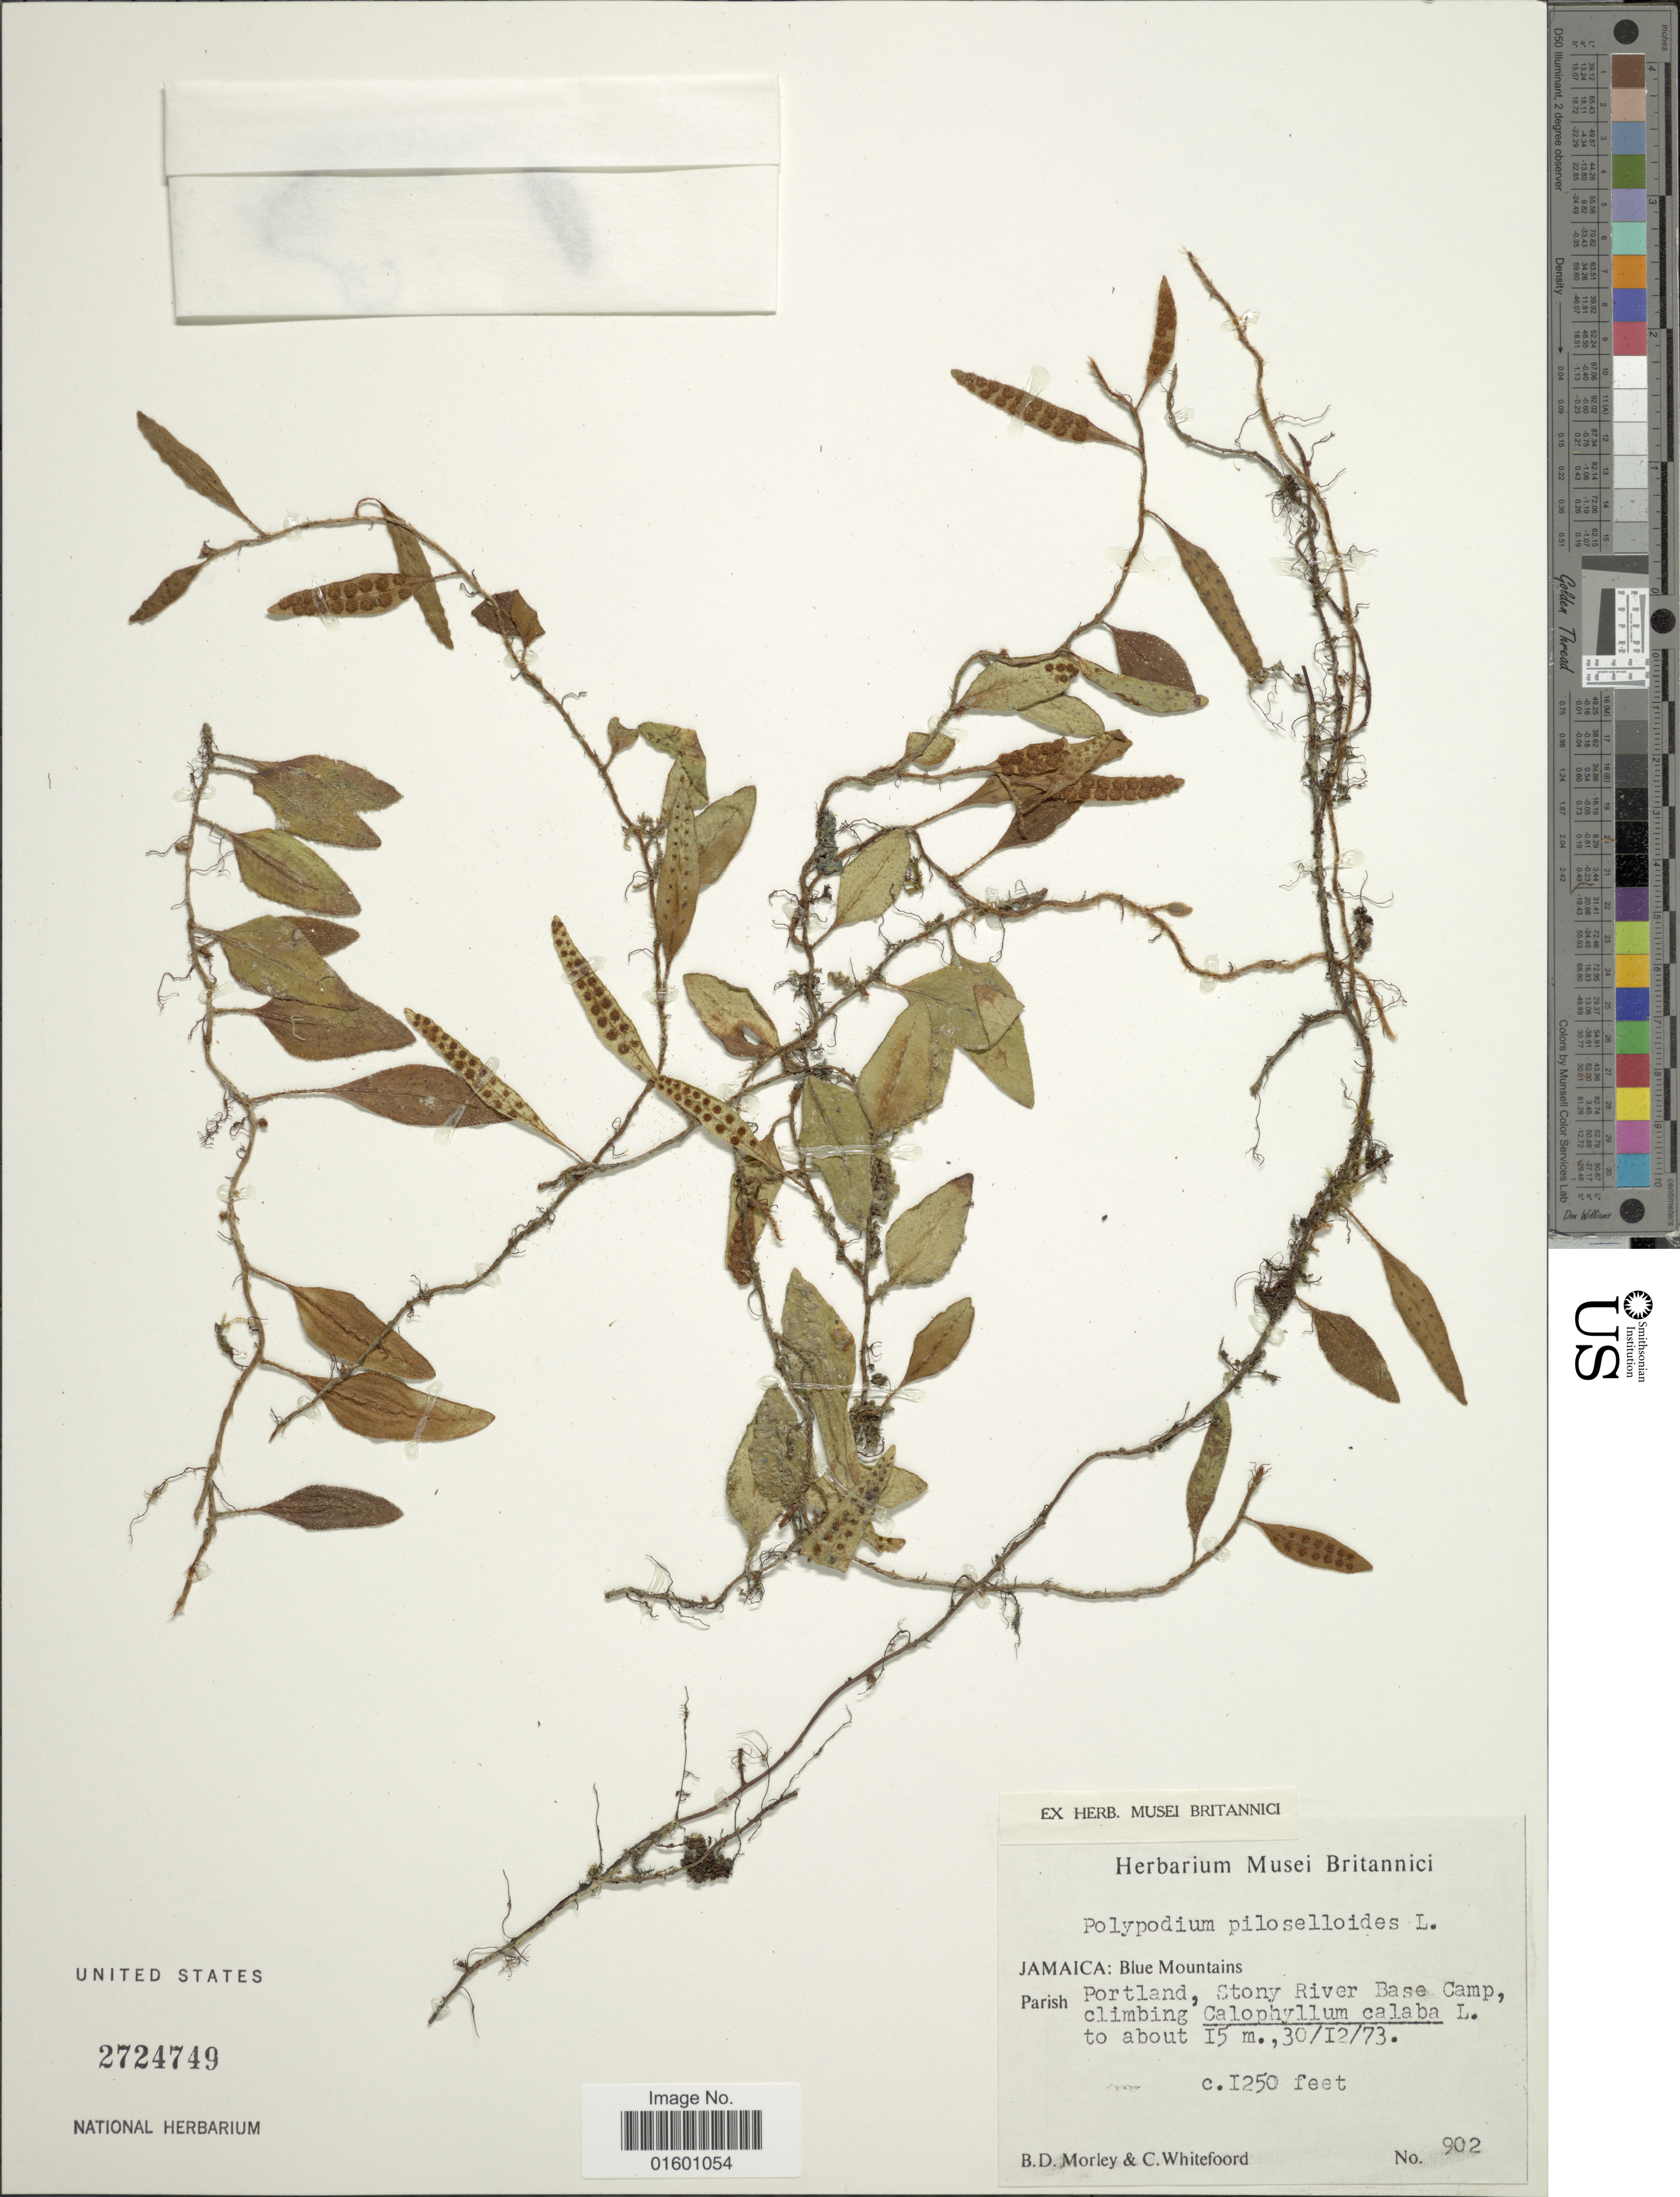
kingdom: Plantae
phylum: Tracheophyta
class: Polypodiopsida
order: Polypodiales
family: Polypodiaceae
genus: Microgramma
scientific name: Microgramma piloselloides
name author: (L.) Copel.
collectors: B. D. Morley & C. Whitefoord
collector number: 902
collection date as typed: Transcribed d/m/y: 30/12/73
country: Jamaica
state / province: Portland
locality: Blue Mountains, Stony River Base Camp, climbing Calophyllum calaba L. to about 15 m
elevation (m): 381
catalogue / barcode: US 2724749